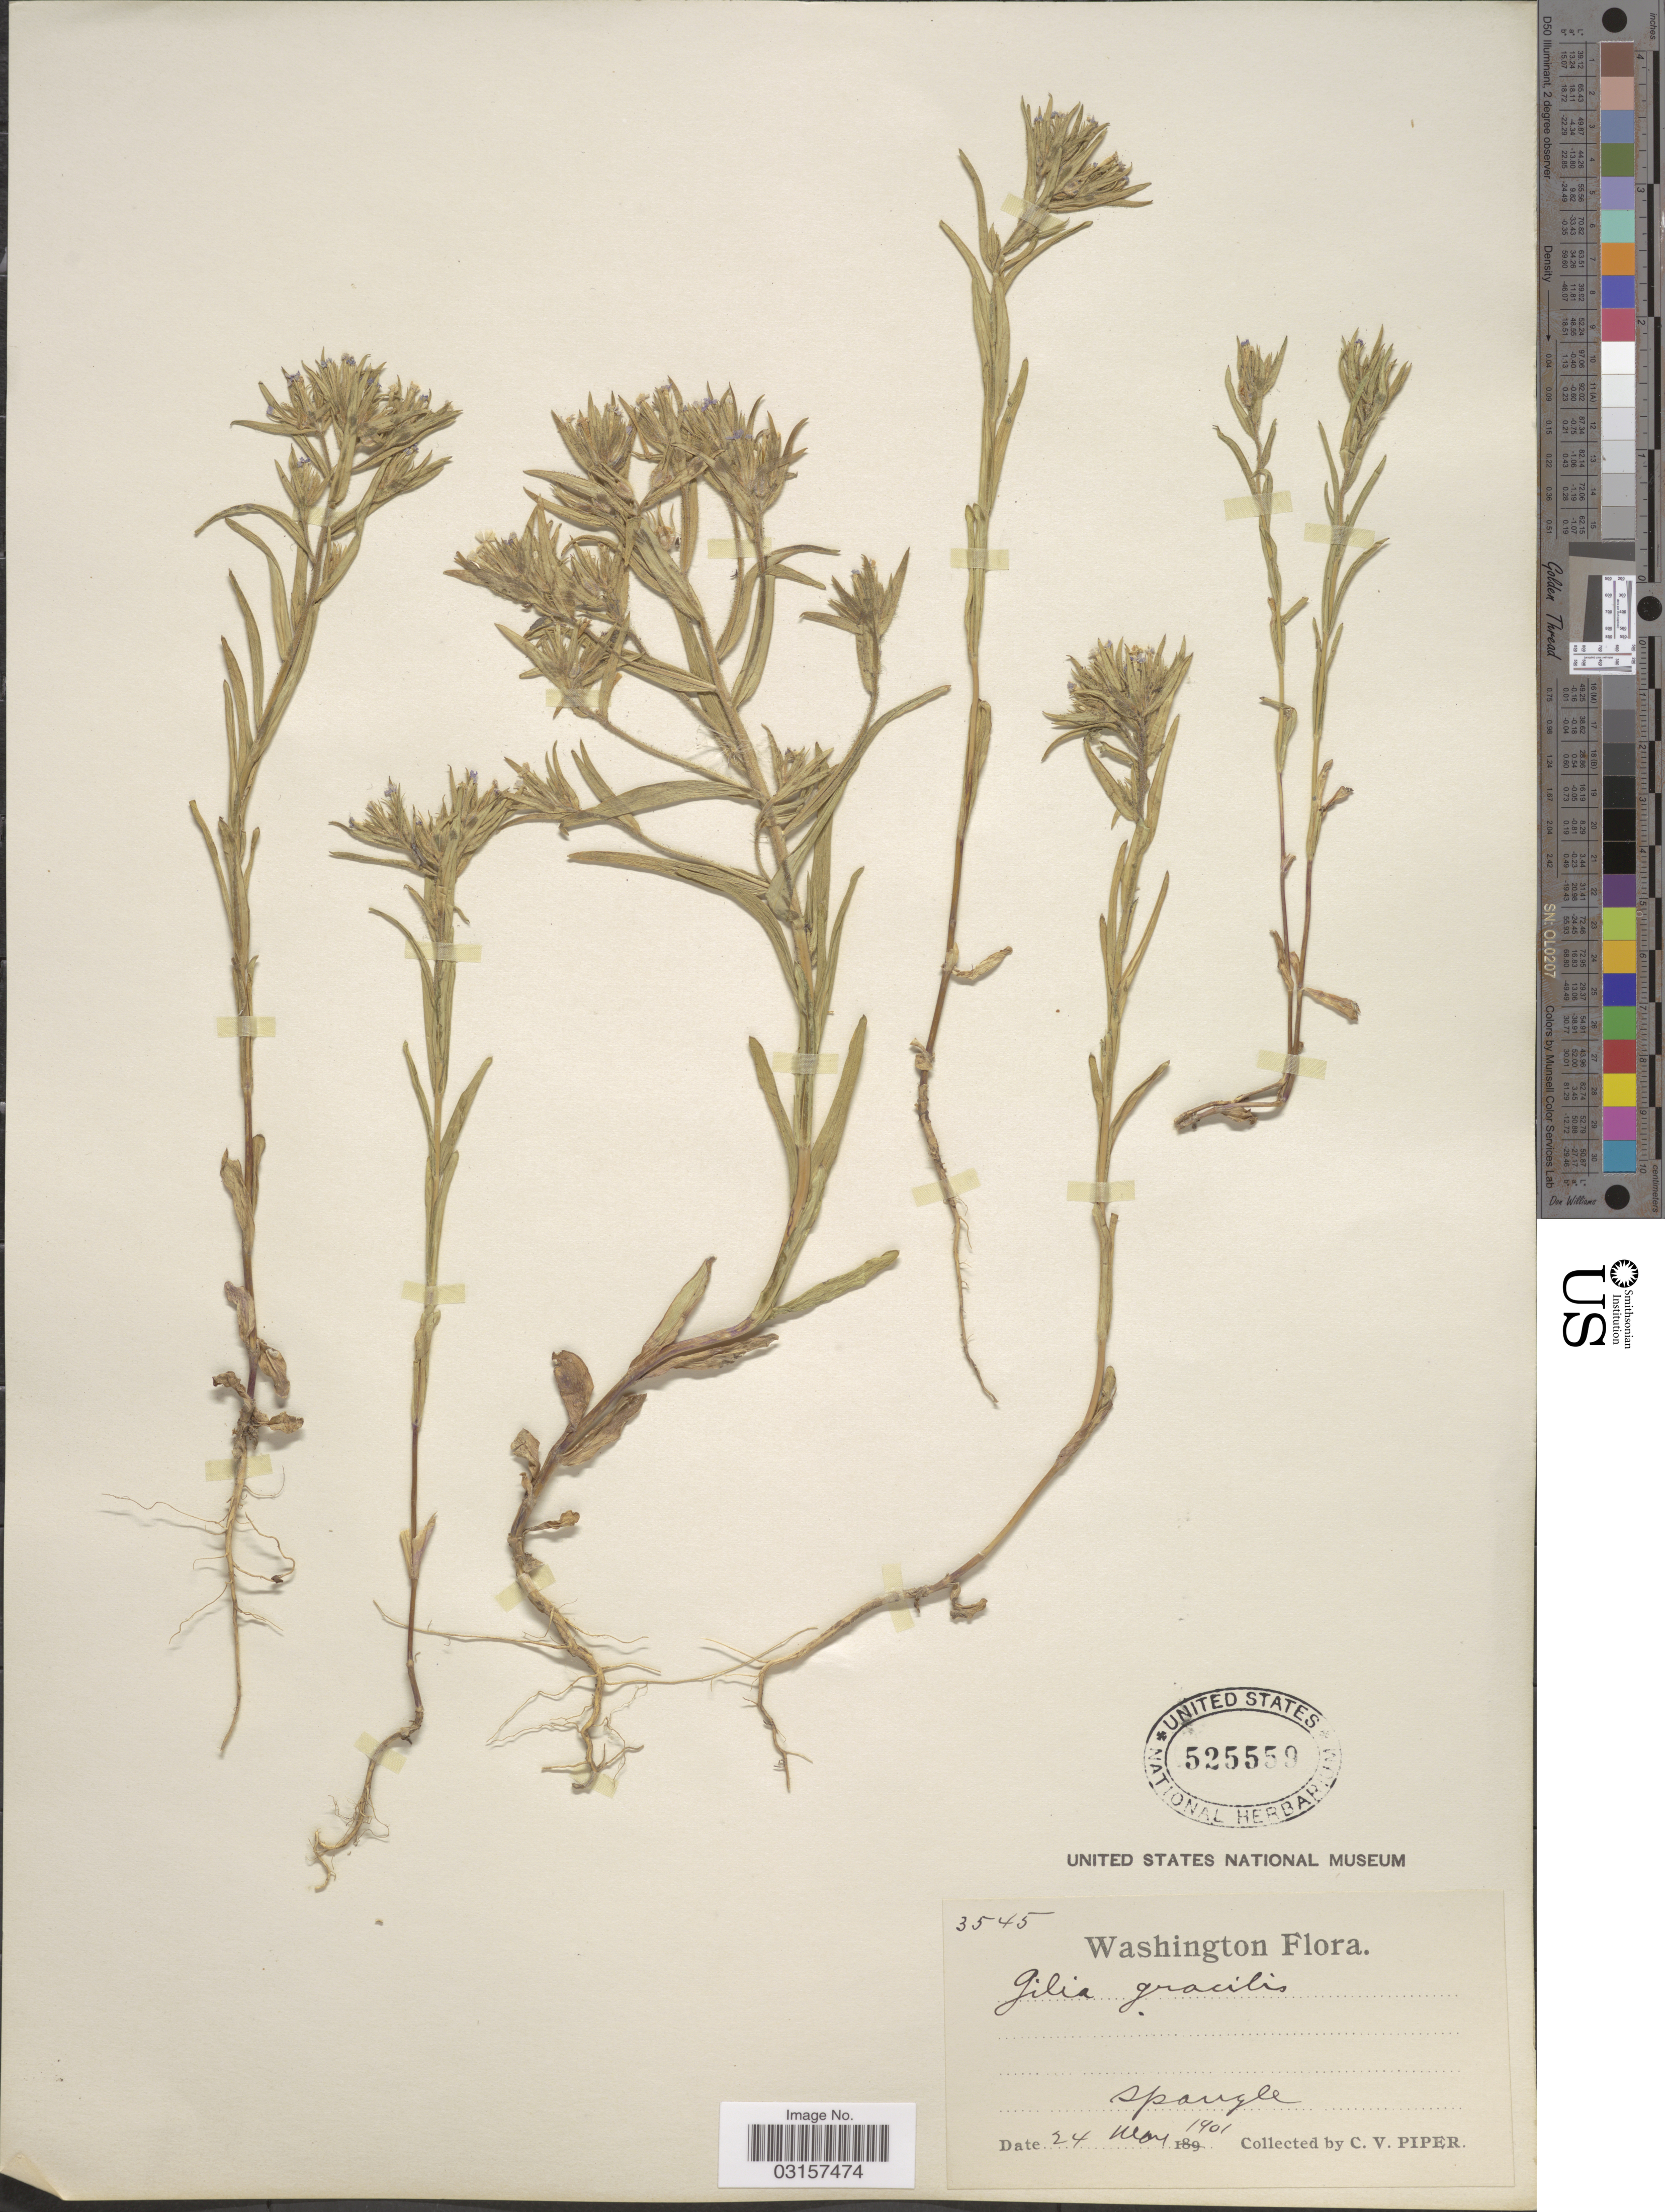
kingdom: Plantae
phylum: Tracheophyta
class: Magnoliopsida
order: Ericales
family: Polemoniaceae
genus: Microsteris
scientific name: Microsteris gracilis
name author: (Hook.) Greene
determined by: (US) Smithsonian Institution - National Museum of Natural History - Department of Botany (UNITED STATES)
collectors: C. V. Piper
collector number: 3545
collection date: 1901-05-24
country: United States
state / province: Washington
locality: Spangle.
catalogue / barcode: US 525559